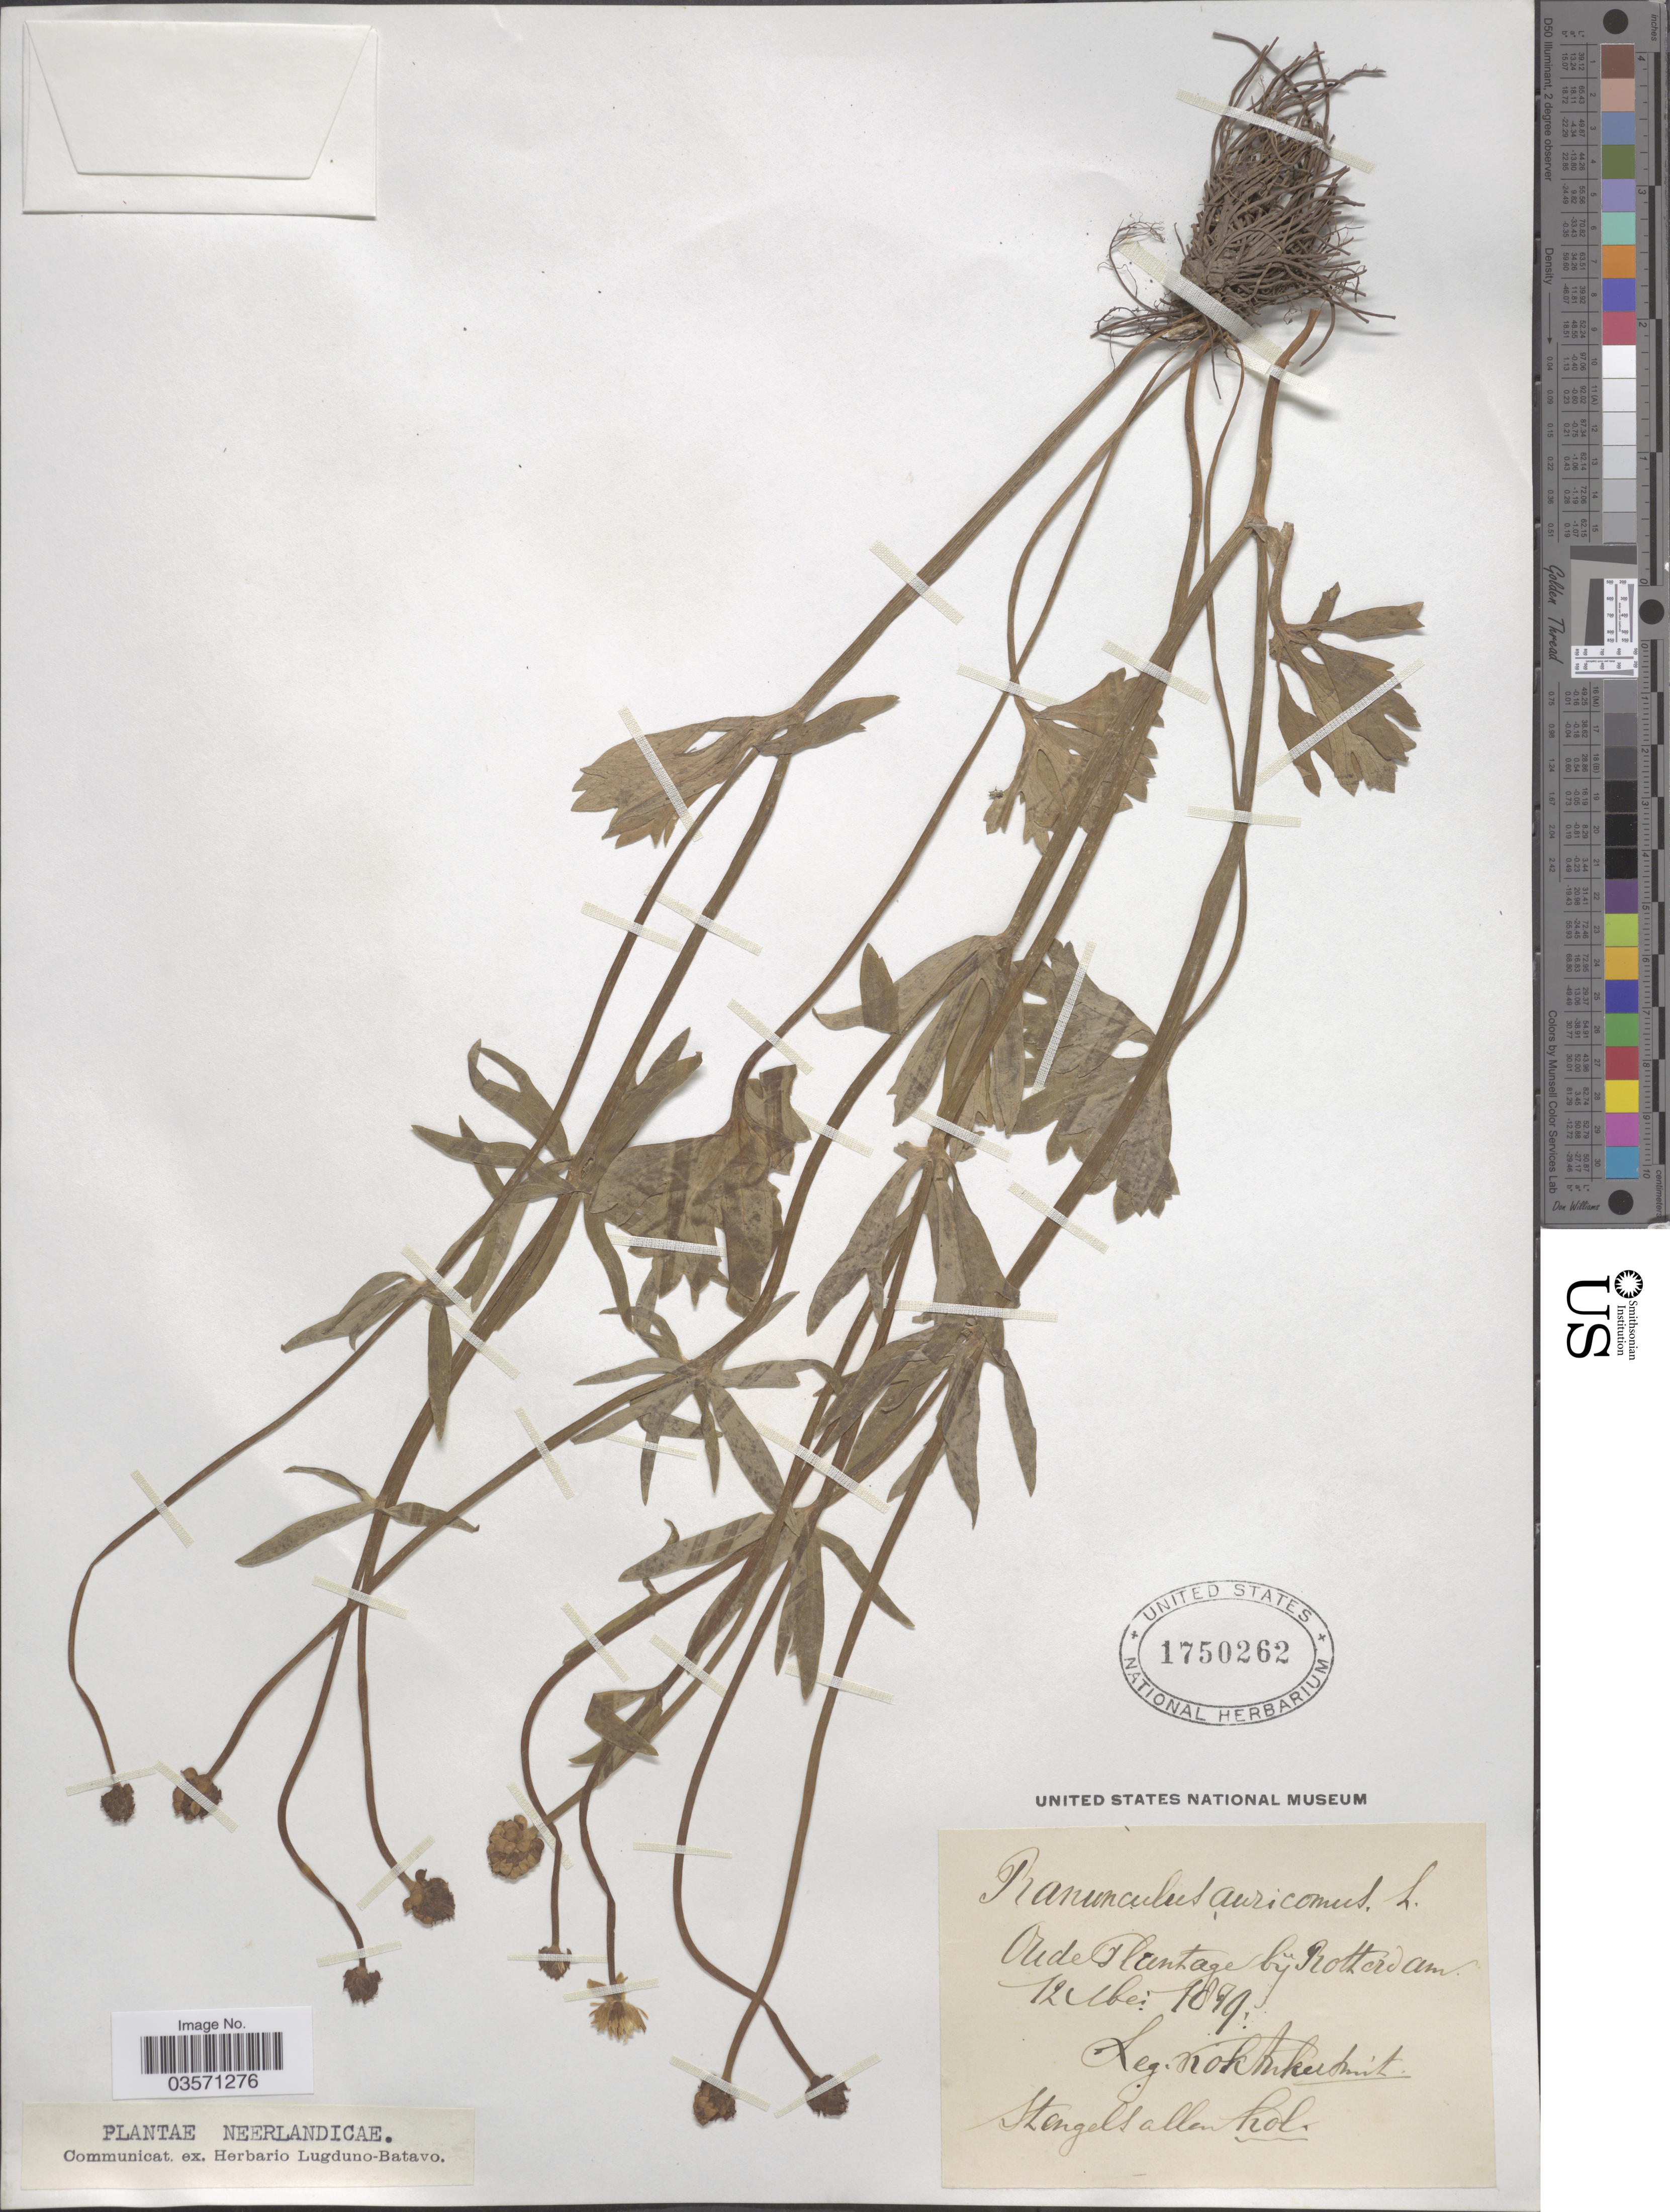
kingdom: Plantae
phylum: Tracheophyta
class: Magnoliopsida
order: Ranunculales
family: Ranunculaceae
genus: Ranunculus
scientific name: Ranunculus auricomus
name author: L.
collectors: Kok Ankersmit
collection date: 1879-05-12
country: Netherlands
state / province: Zuid Holland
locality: Oude Plantage bij Rotterdam.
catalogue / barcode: US 1750262